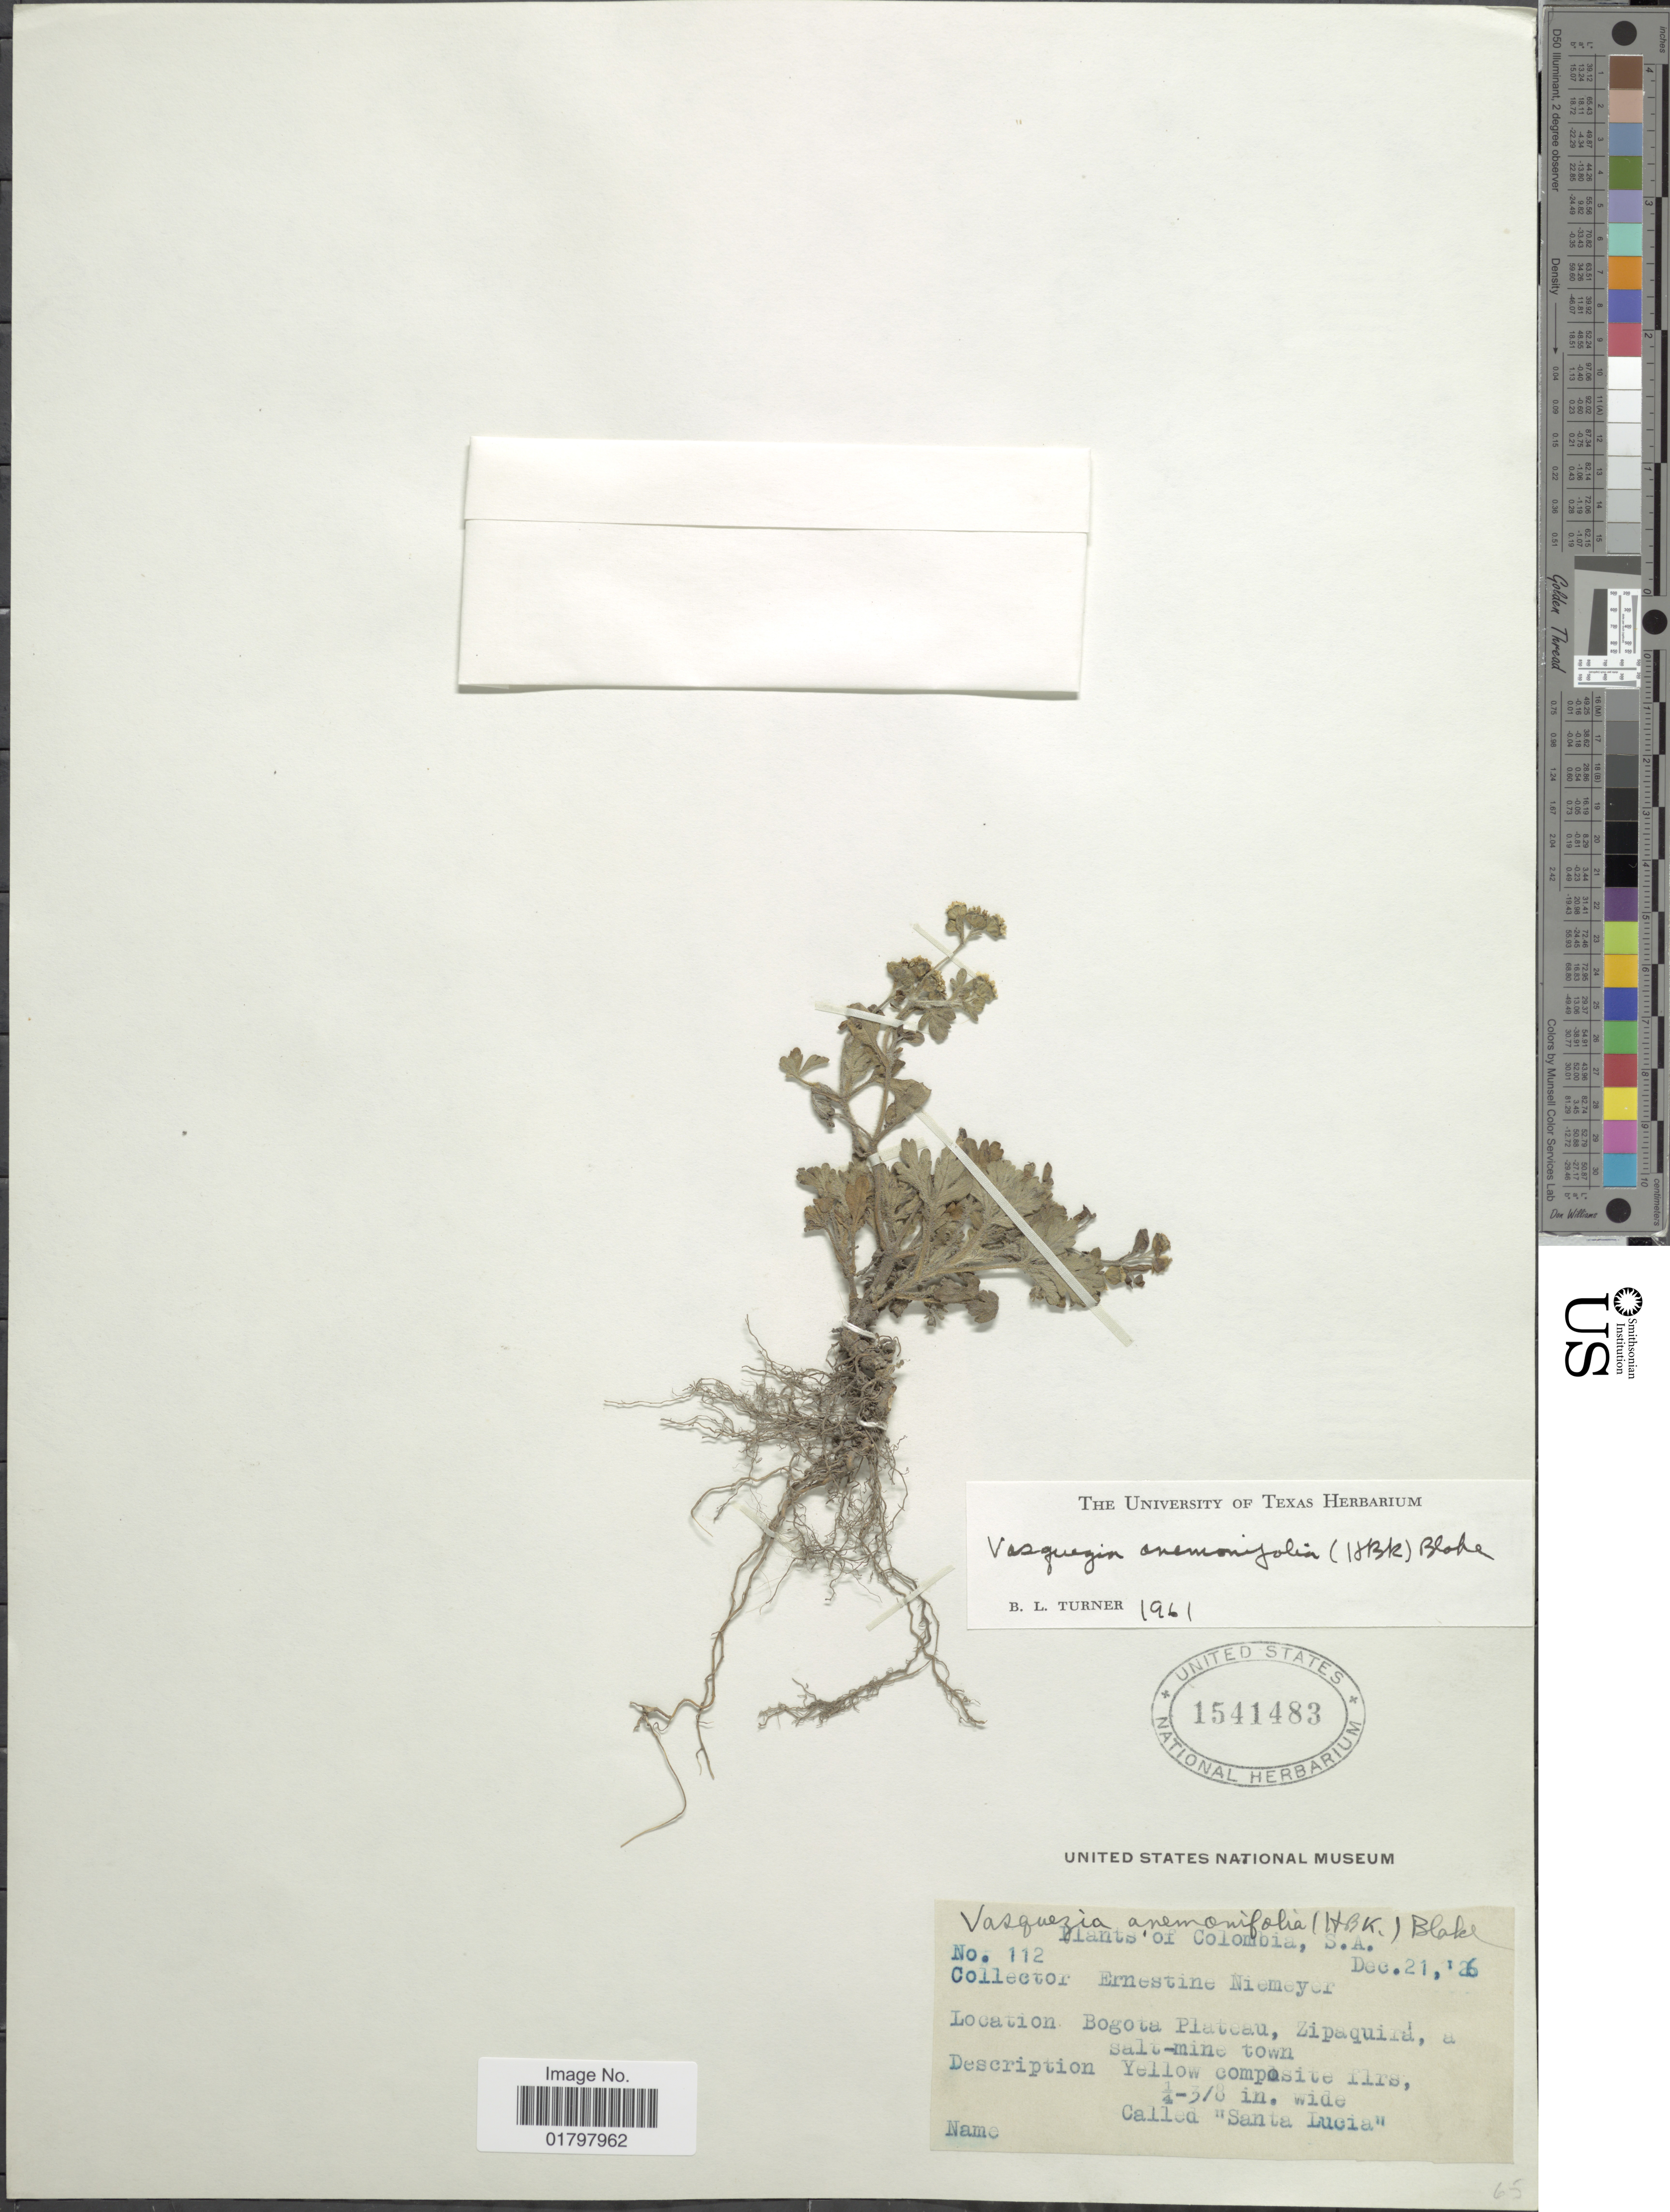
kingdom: Plantae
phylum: Tracheophyta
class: Magnoliopsida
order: Asterales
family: Asteraceae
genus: Vasquesia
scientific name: Vasquesia anemonifolia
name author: (Kunth) Less.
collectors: E. H. Niemeyer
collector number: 112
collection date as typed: Transcribed d/m/y: 21/12/26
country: Colombia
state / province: Bogota D.C.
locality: Bogota Plateau, Zipaquirá, a Salt-mine town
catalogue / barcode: US 1541483